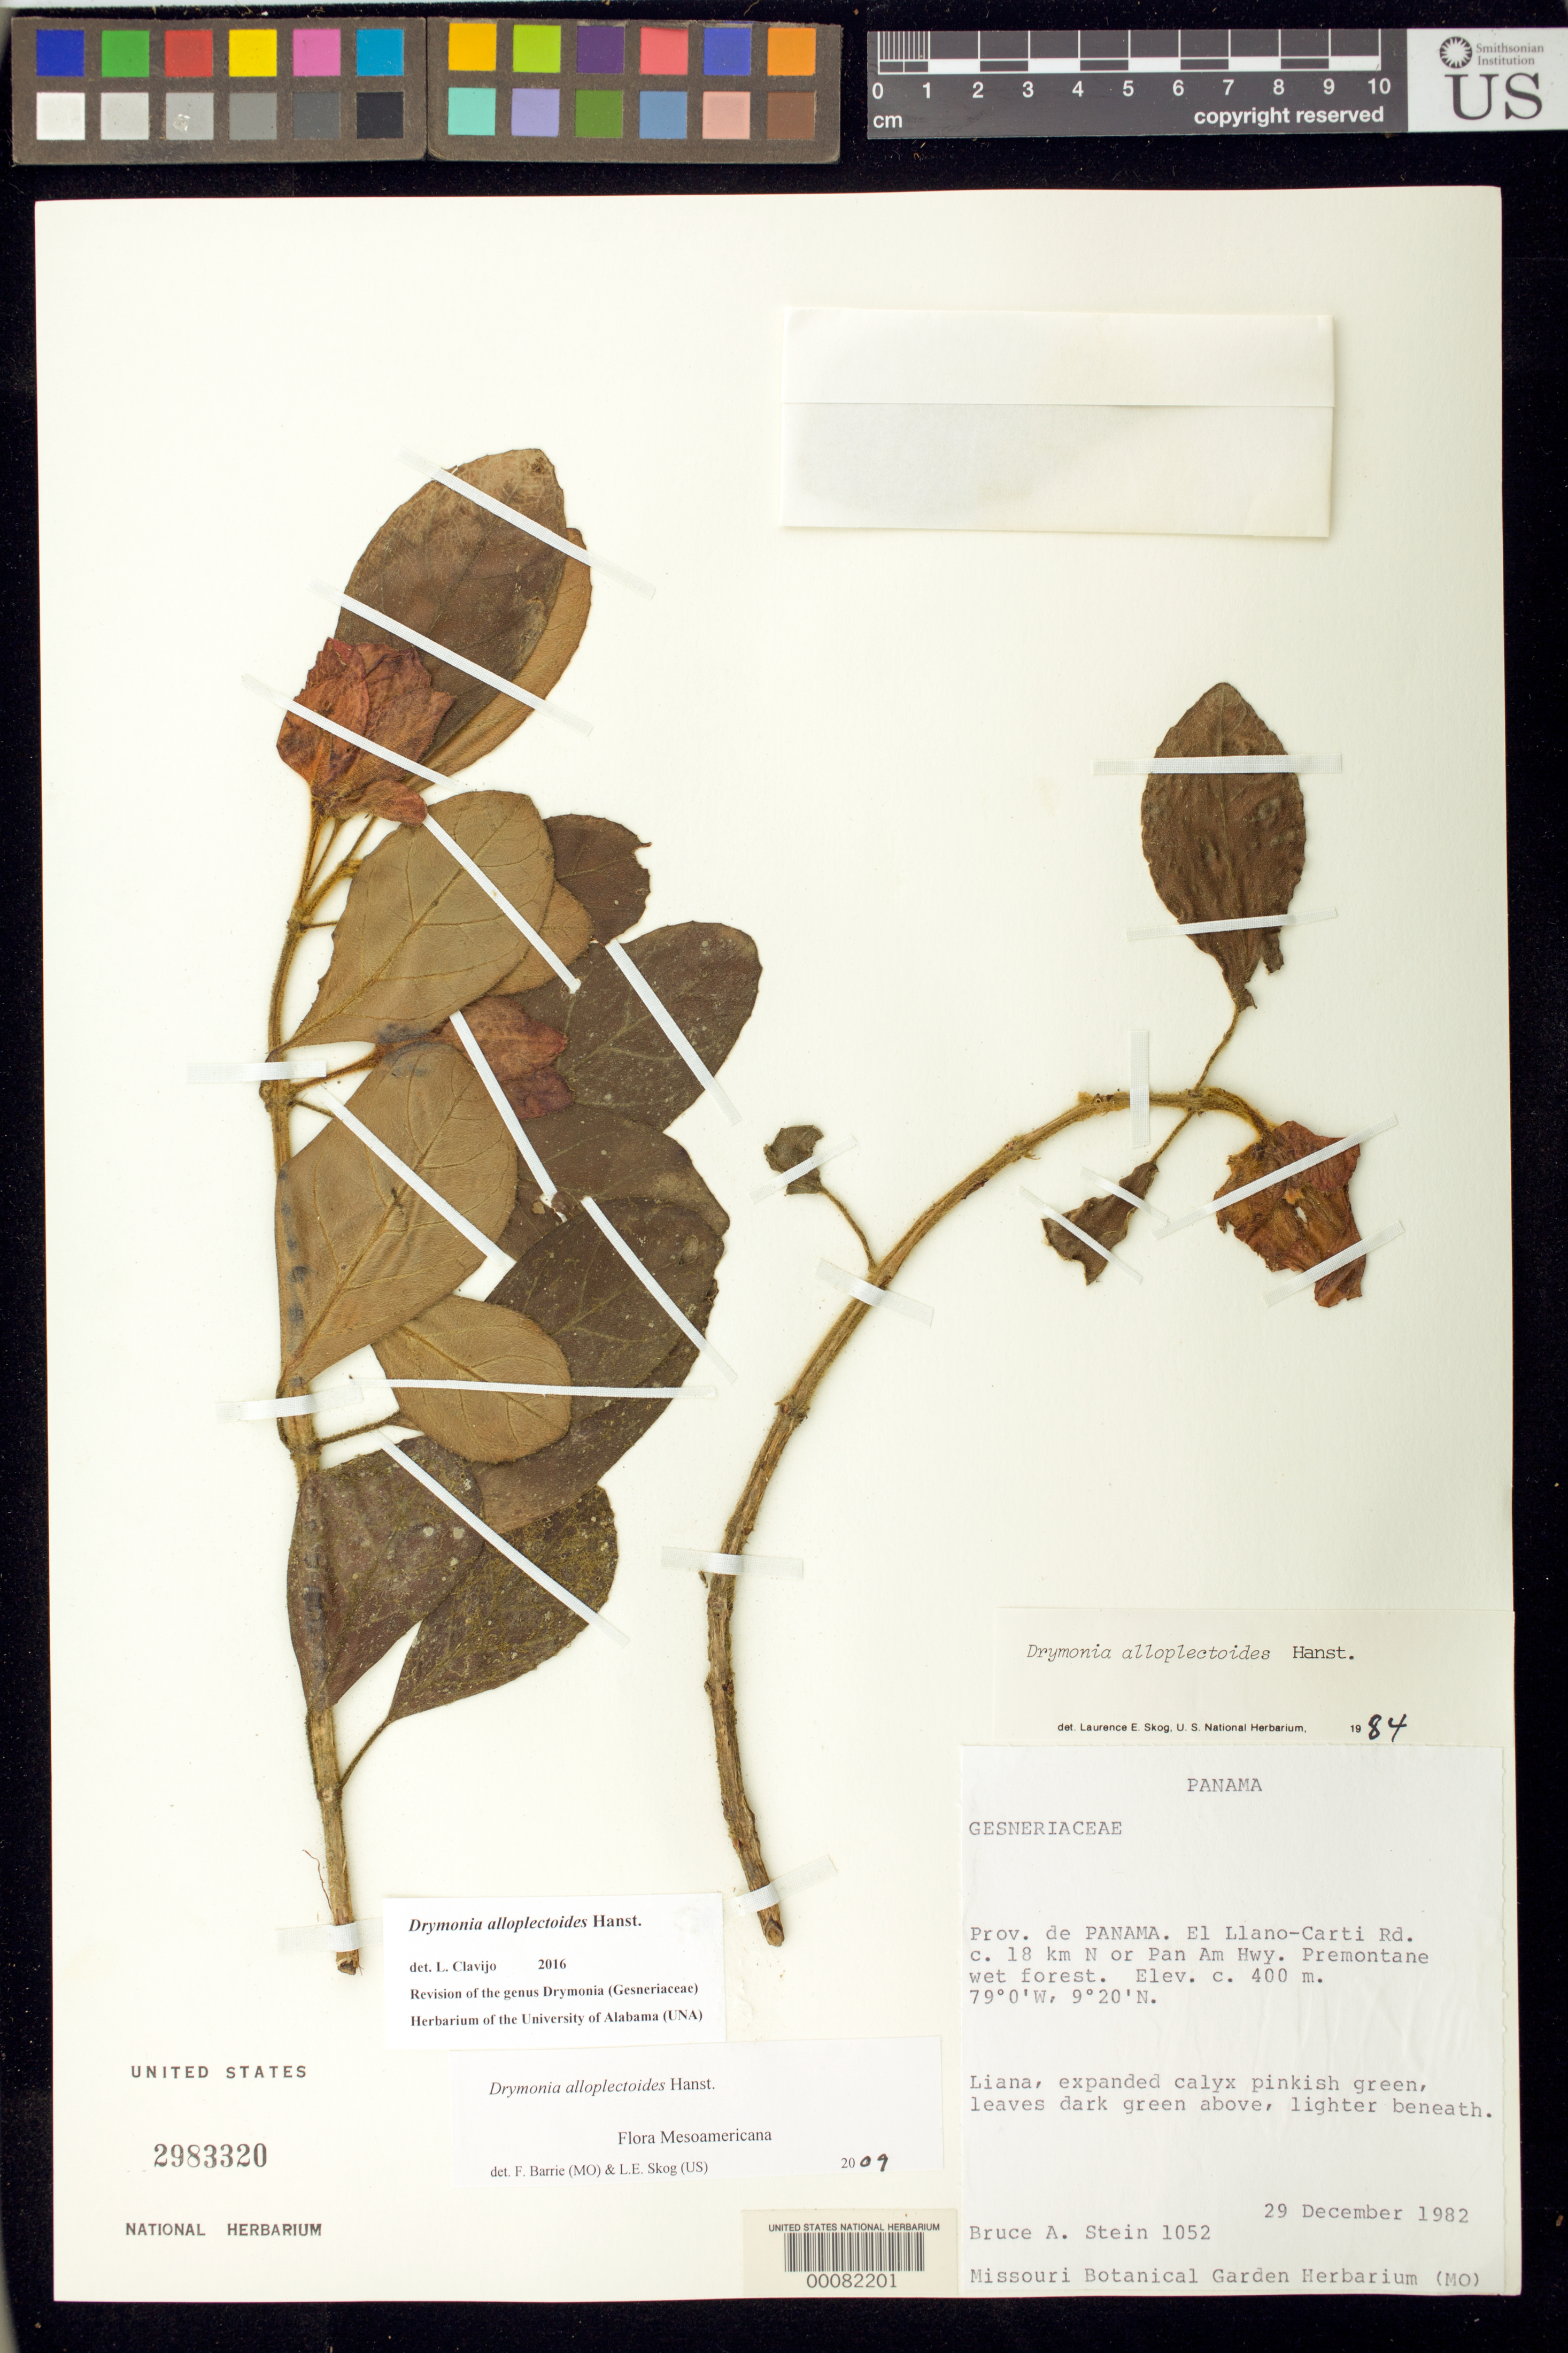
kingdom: Plantae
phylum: Tracheophyta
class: Magnoliopsida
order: Lamiales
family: Gesneriaceae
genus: Drymonia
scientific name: Drymonia alloplectoides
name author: Hanst.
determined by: Skog, Laurence E.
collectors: B. A. Stein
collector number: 1052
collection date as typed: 29 Dec 1982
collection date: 1982-12-29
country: Panama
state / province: Panamá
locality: El Llano-Carti Rd c. 18 km N of Pan Am Hwy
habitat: Premontane wet forest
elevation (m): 400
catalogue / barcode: US 2983320